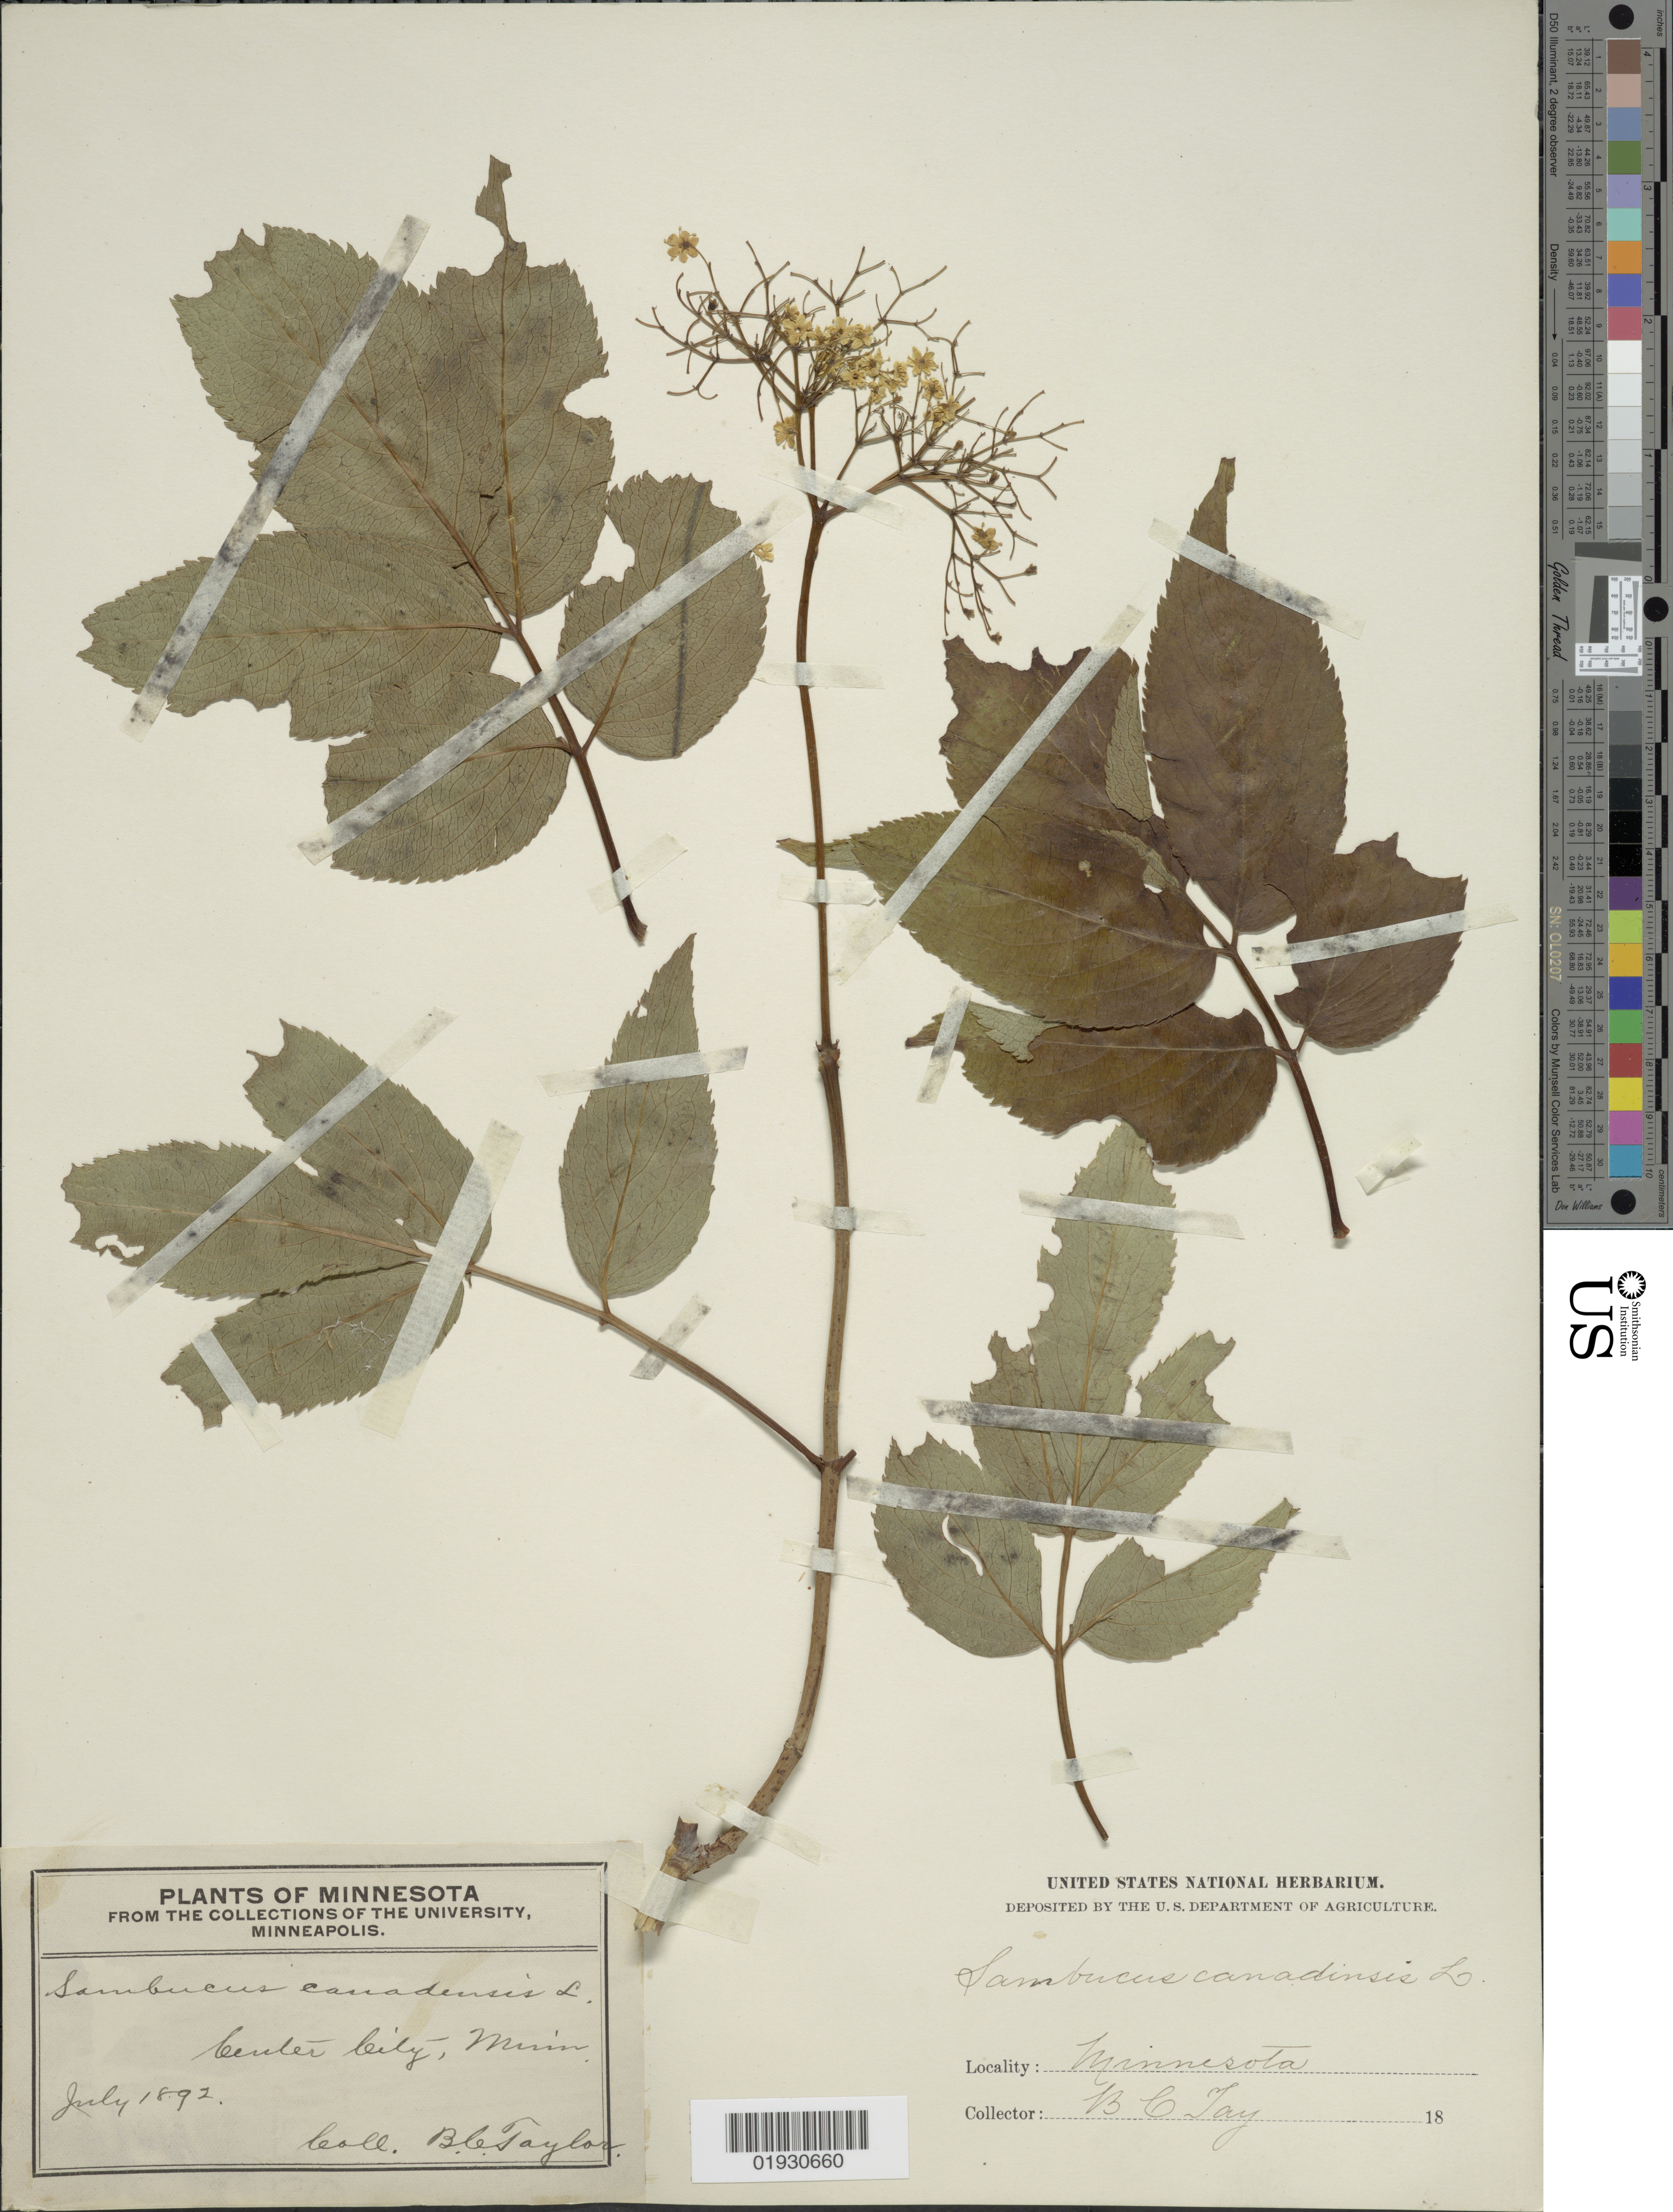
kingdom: Plantae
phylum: Tracheophyta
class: Magnoliopsida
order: Dipsacales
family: Viburnaceae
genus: Sambucus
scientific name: Sambucus canadensis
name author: L.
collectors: B. C. Taylor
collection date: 1892-07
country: United States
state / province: Minnesota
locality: Center City.